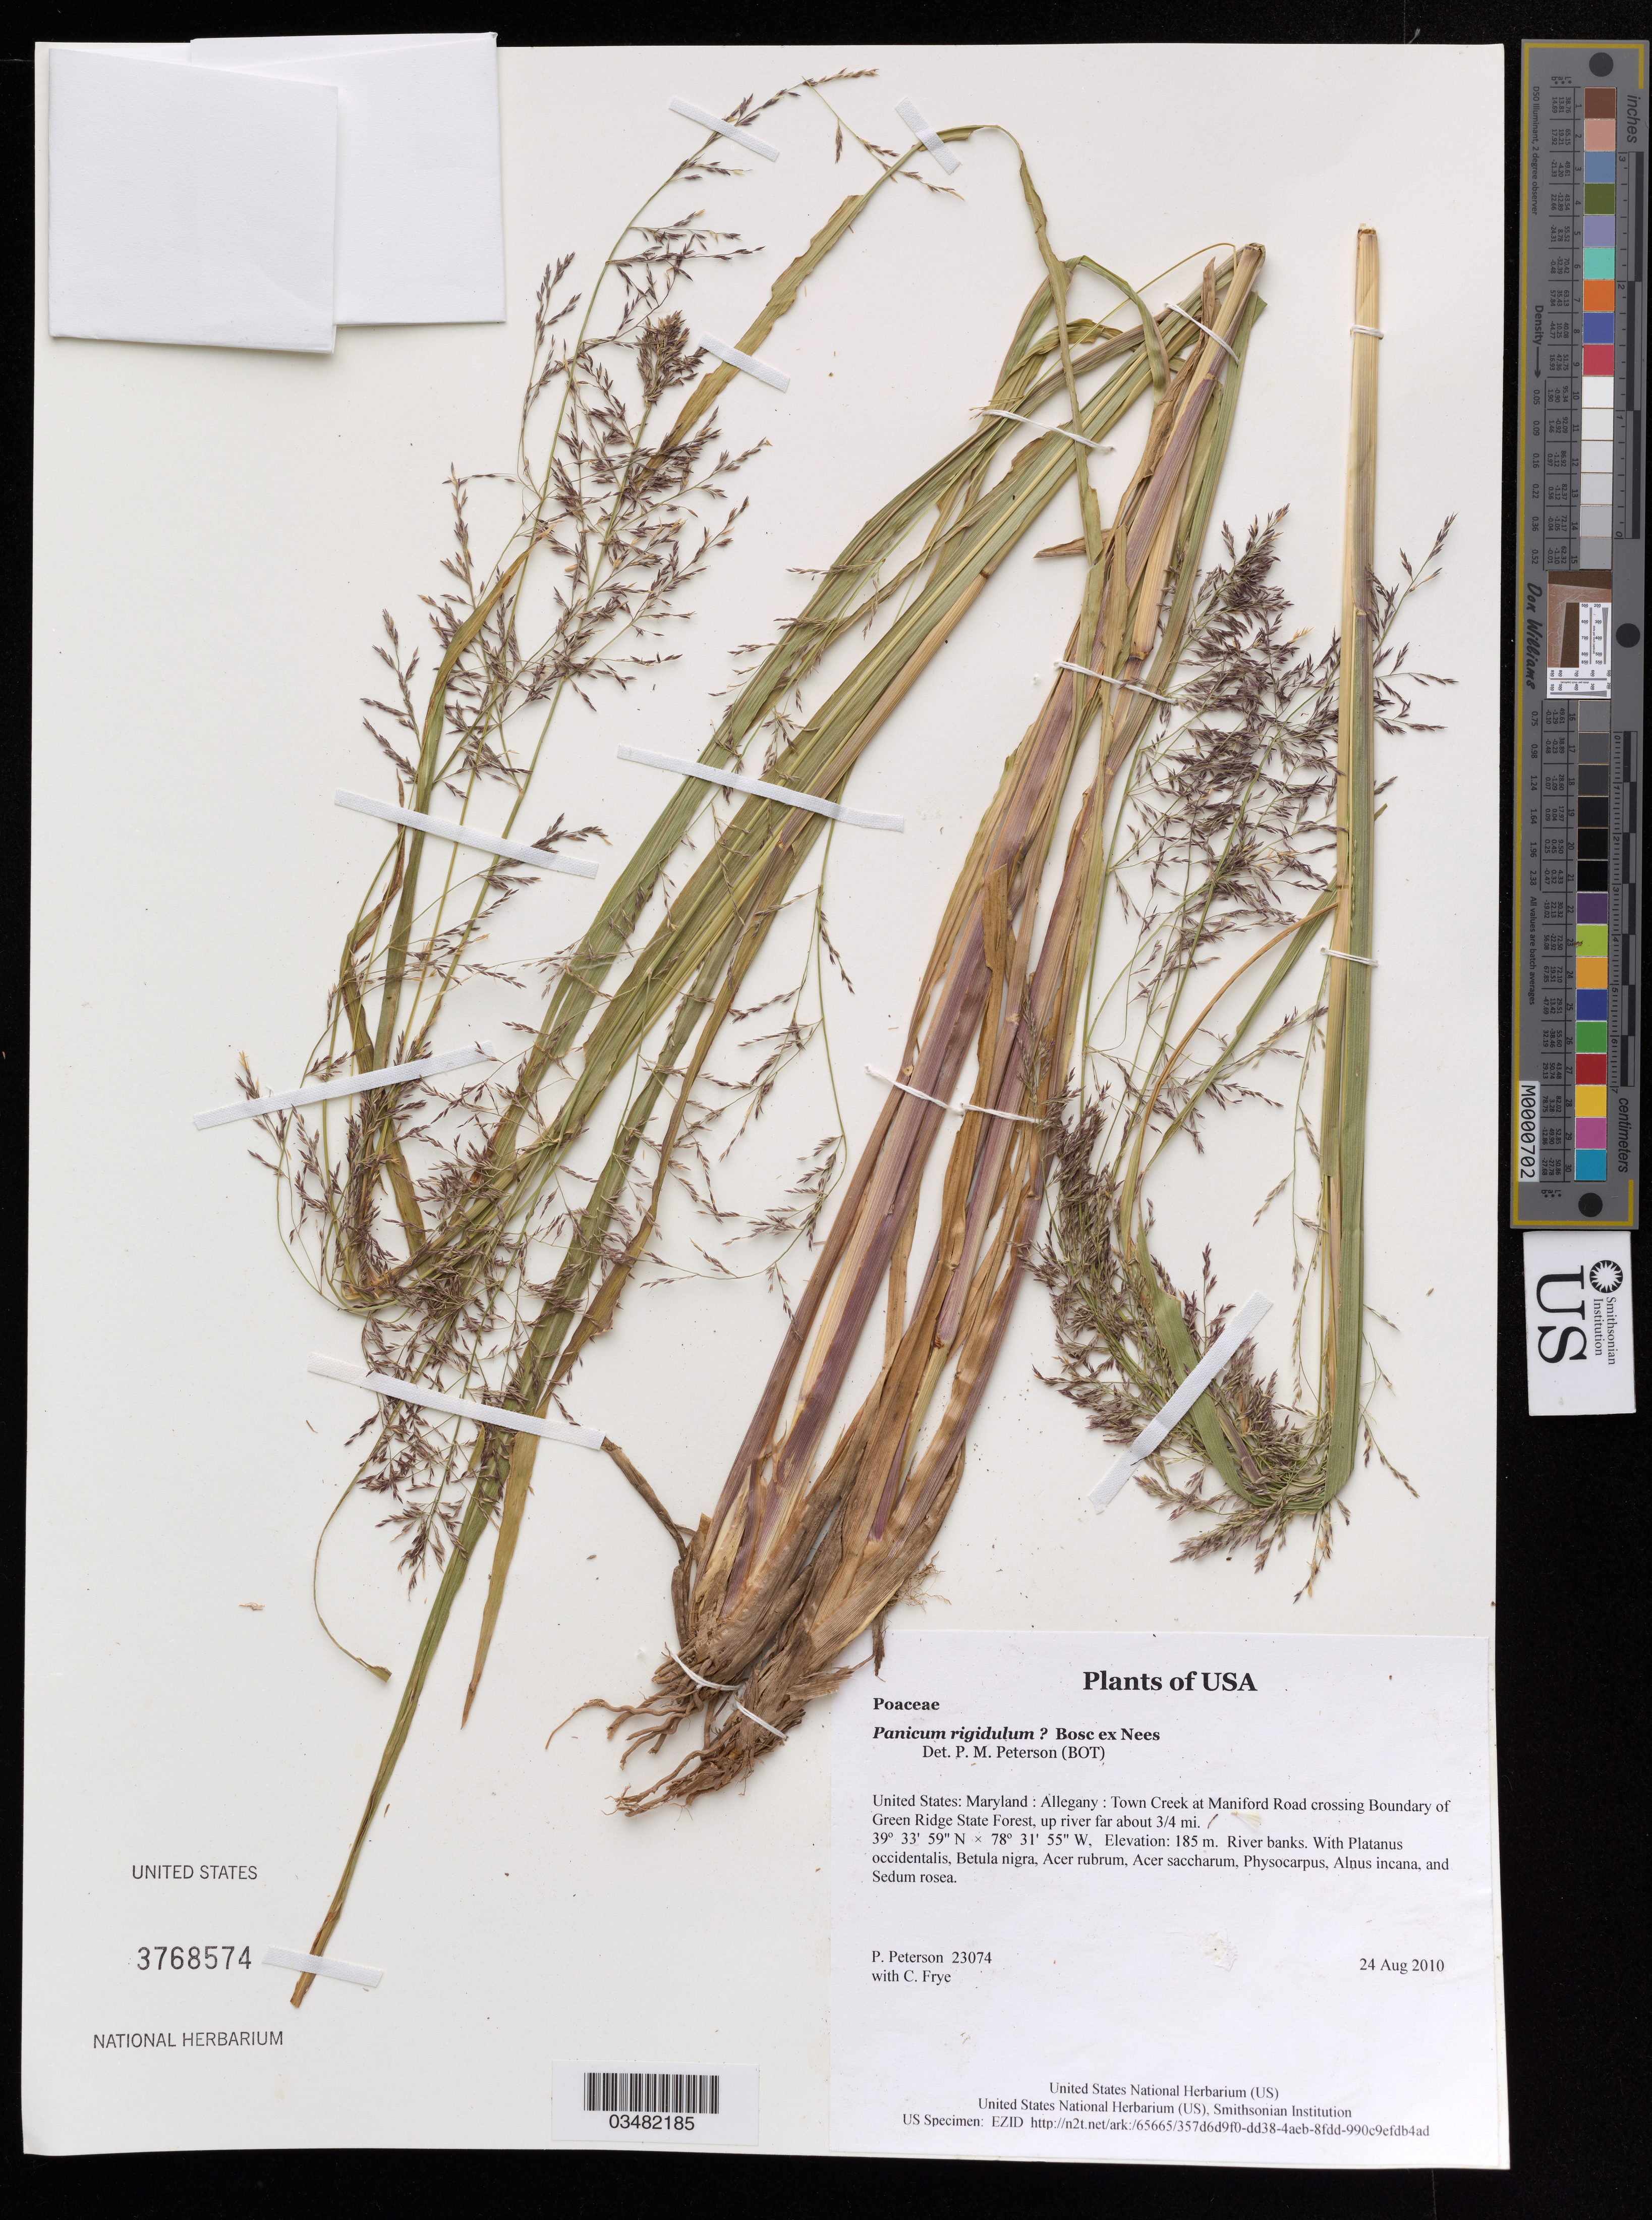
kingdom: Plantae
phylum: Tracheophyta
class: Liliopsida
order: Poales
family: Poaceae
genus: Panicum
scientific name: Panicum rigidulum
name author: Bosc ex Nees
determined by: Peterson, Paul M., (BOT), Smithsonian Institution - National Museum of Natural History (UNITED STATES)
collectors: P. M. Peterson & C. Frye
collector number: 23074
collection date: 2010-08-24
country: United States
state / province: Maryland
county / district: Allegany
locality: Town Creek at Maniford Road crossing Boundary of Green Ridge State Forest, up river far about 3/4 mi.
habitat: River banks.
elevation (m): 185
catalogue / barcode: US 3768574